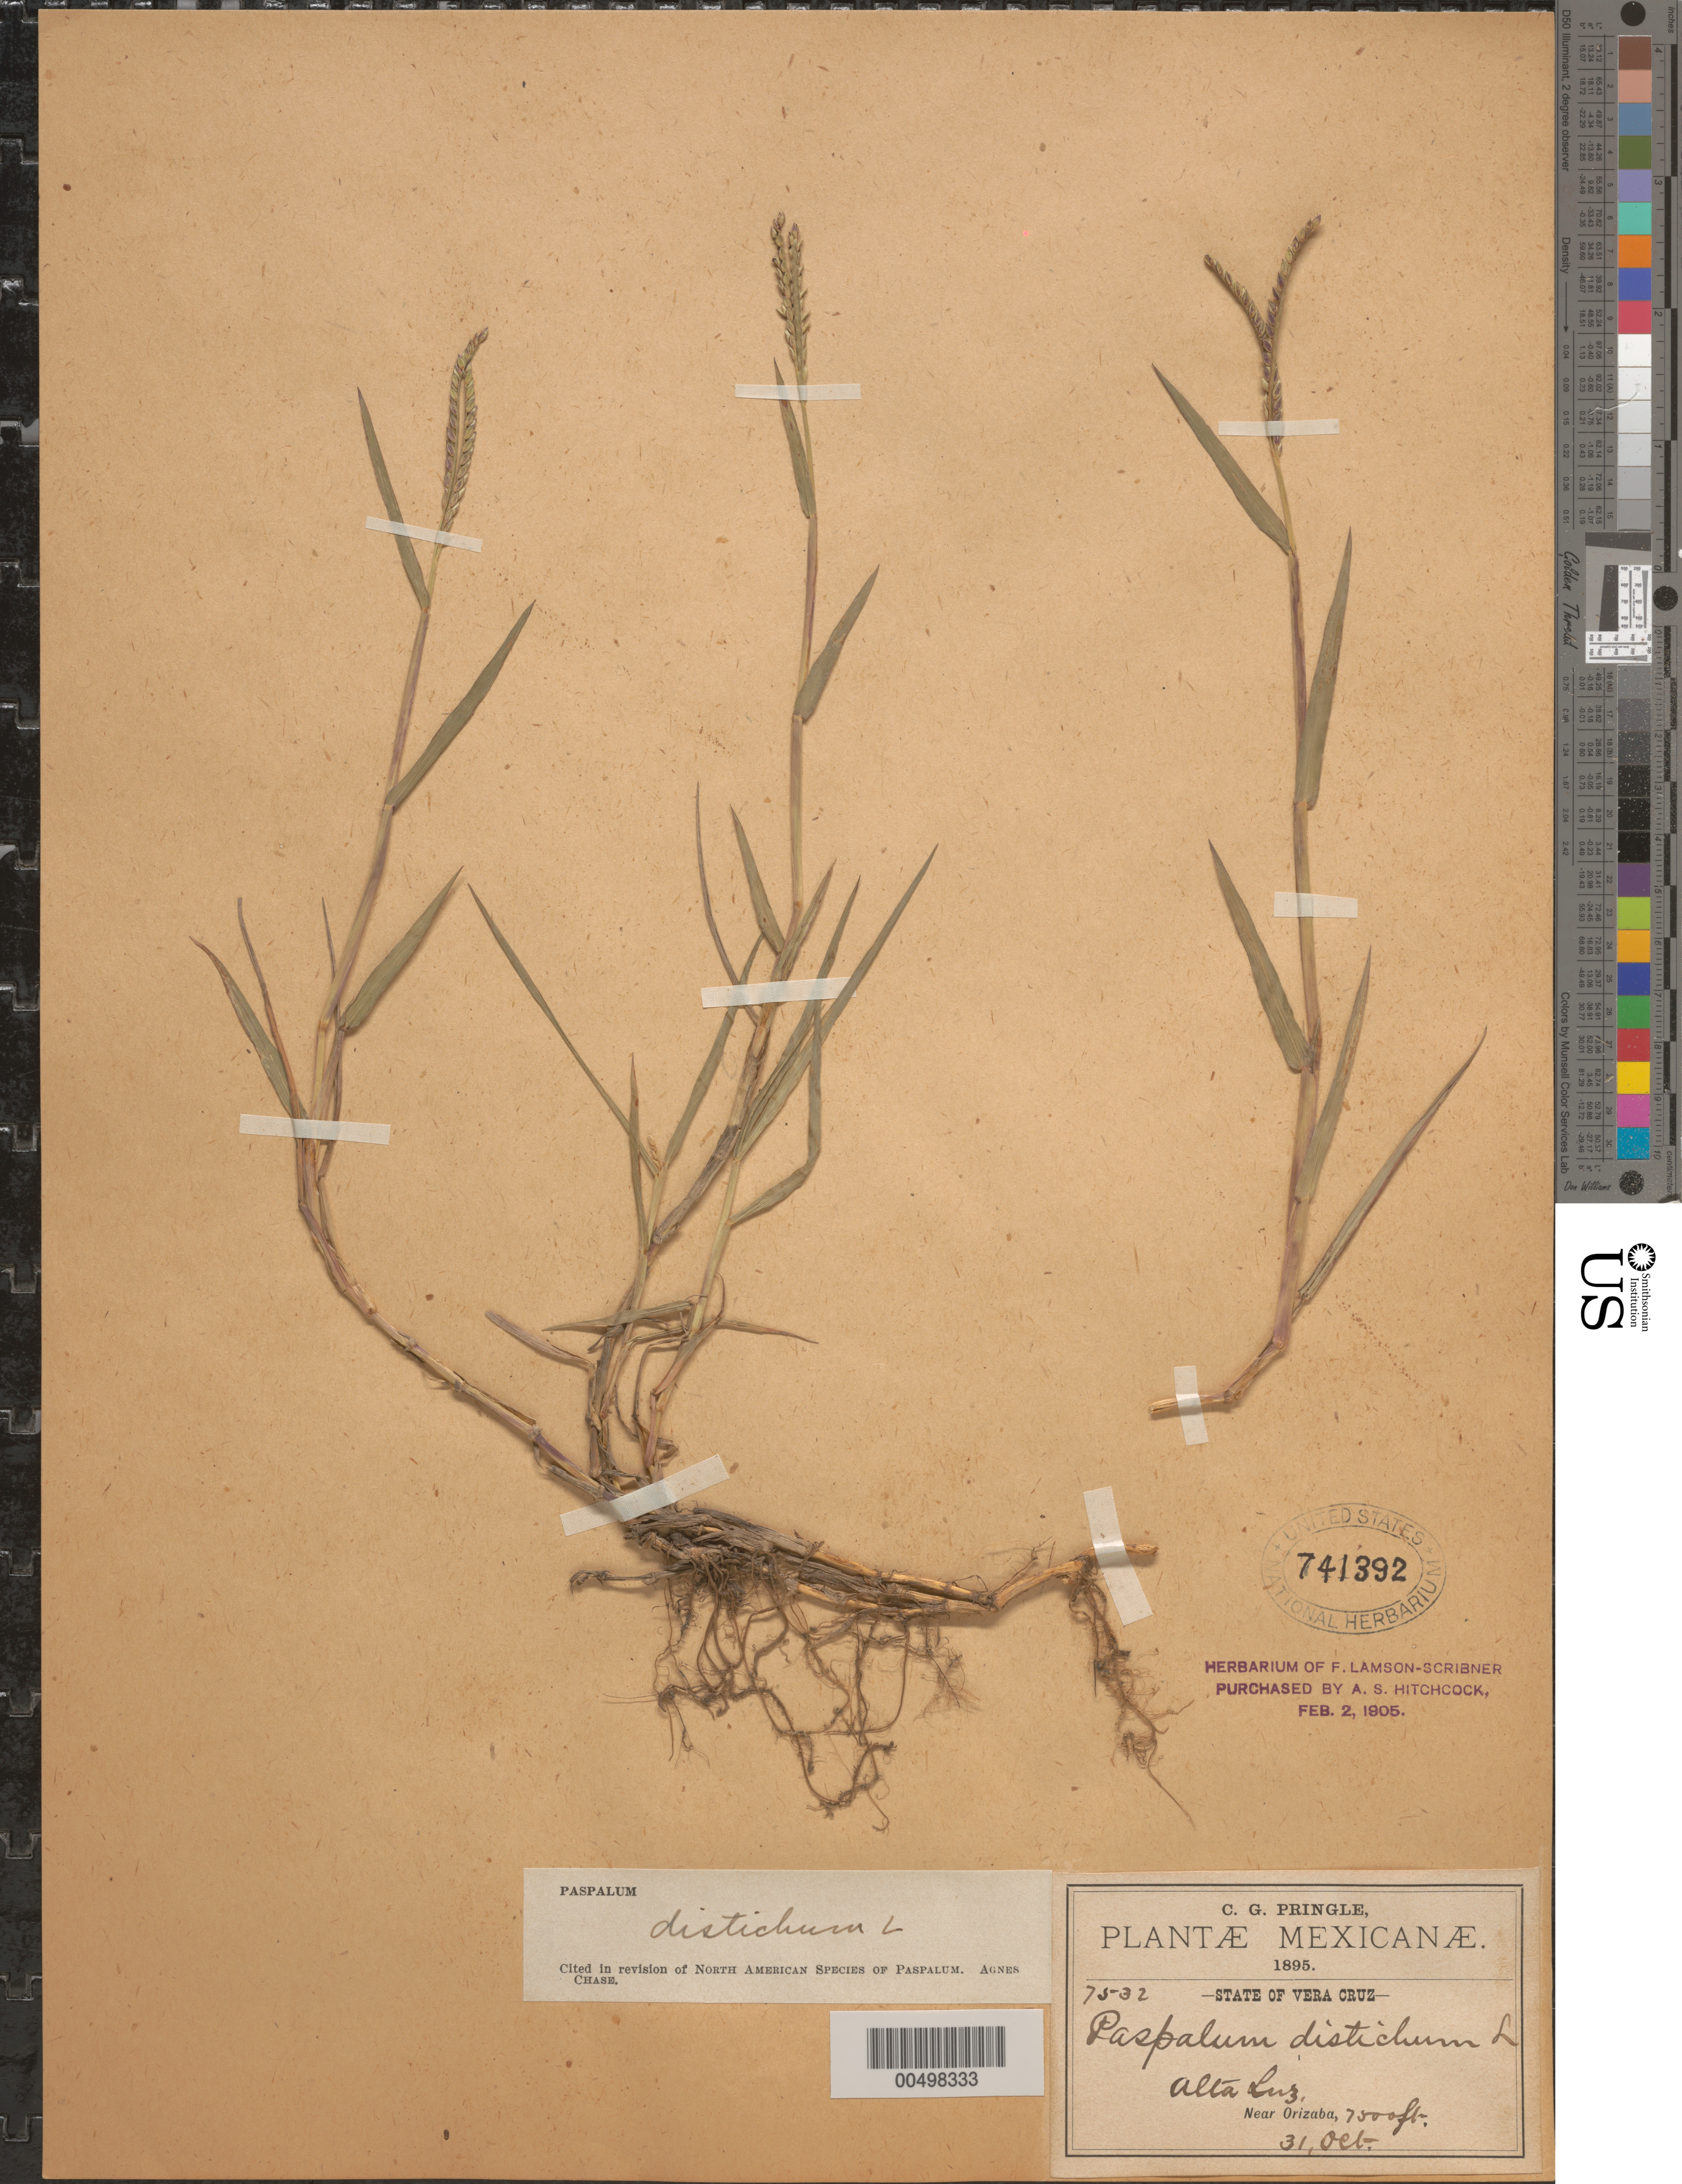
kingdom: Plantae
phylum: Tracheophyta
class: Liliopsida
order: Poales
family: Poaceae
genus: Paspalum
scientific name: Paspalum paspaloides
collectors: C. G. Pringle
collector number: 7532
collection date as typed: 31 Oct 1895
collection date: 1895-10-31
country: Mexico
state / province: Veracruz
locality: Alta Luz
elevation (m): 2286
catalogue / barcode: US 741392